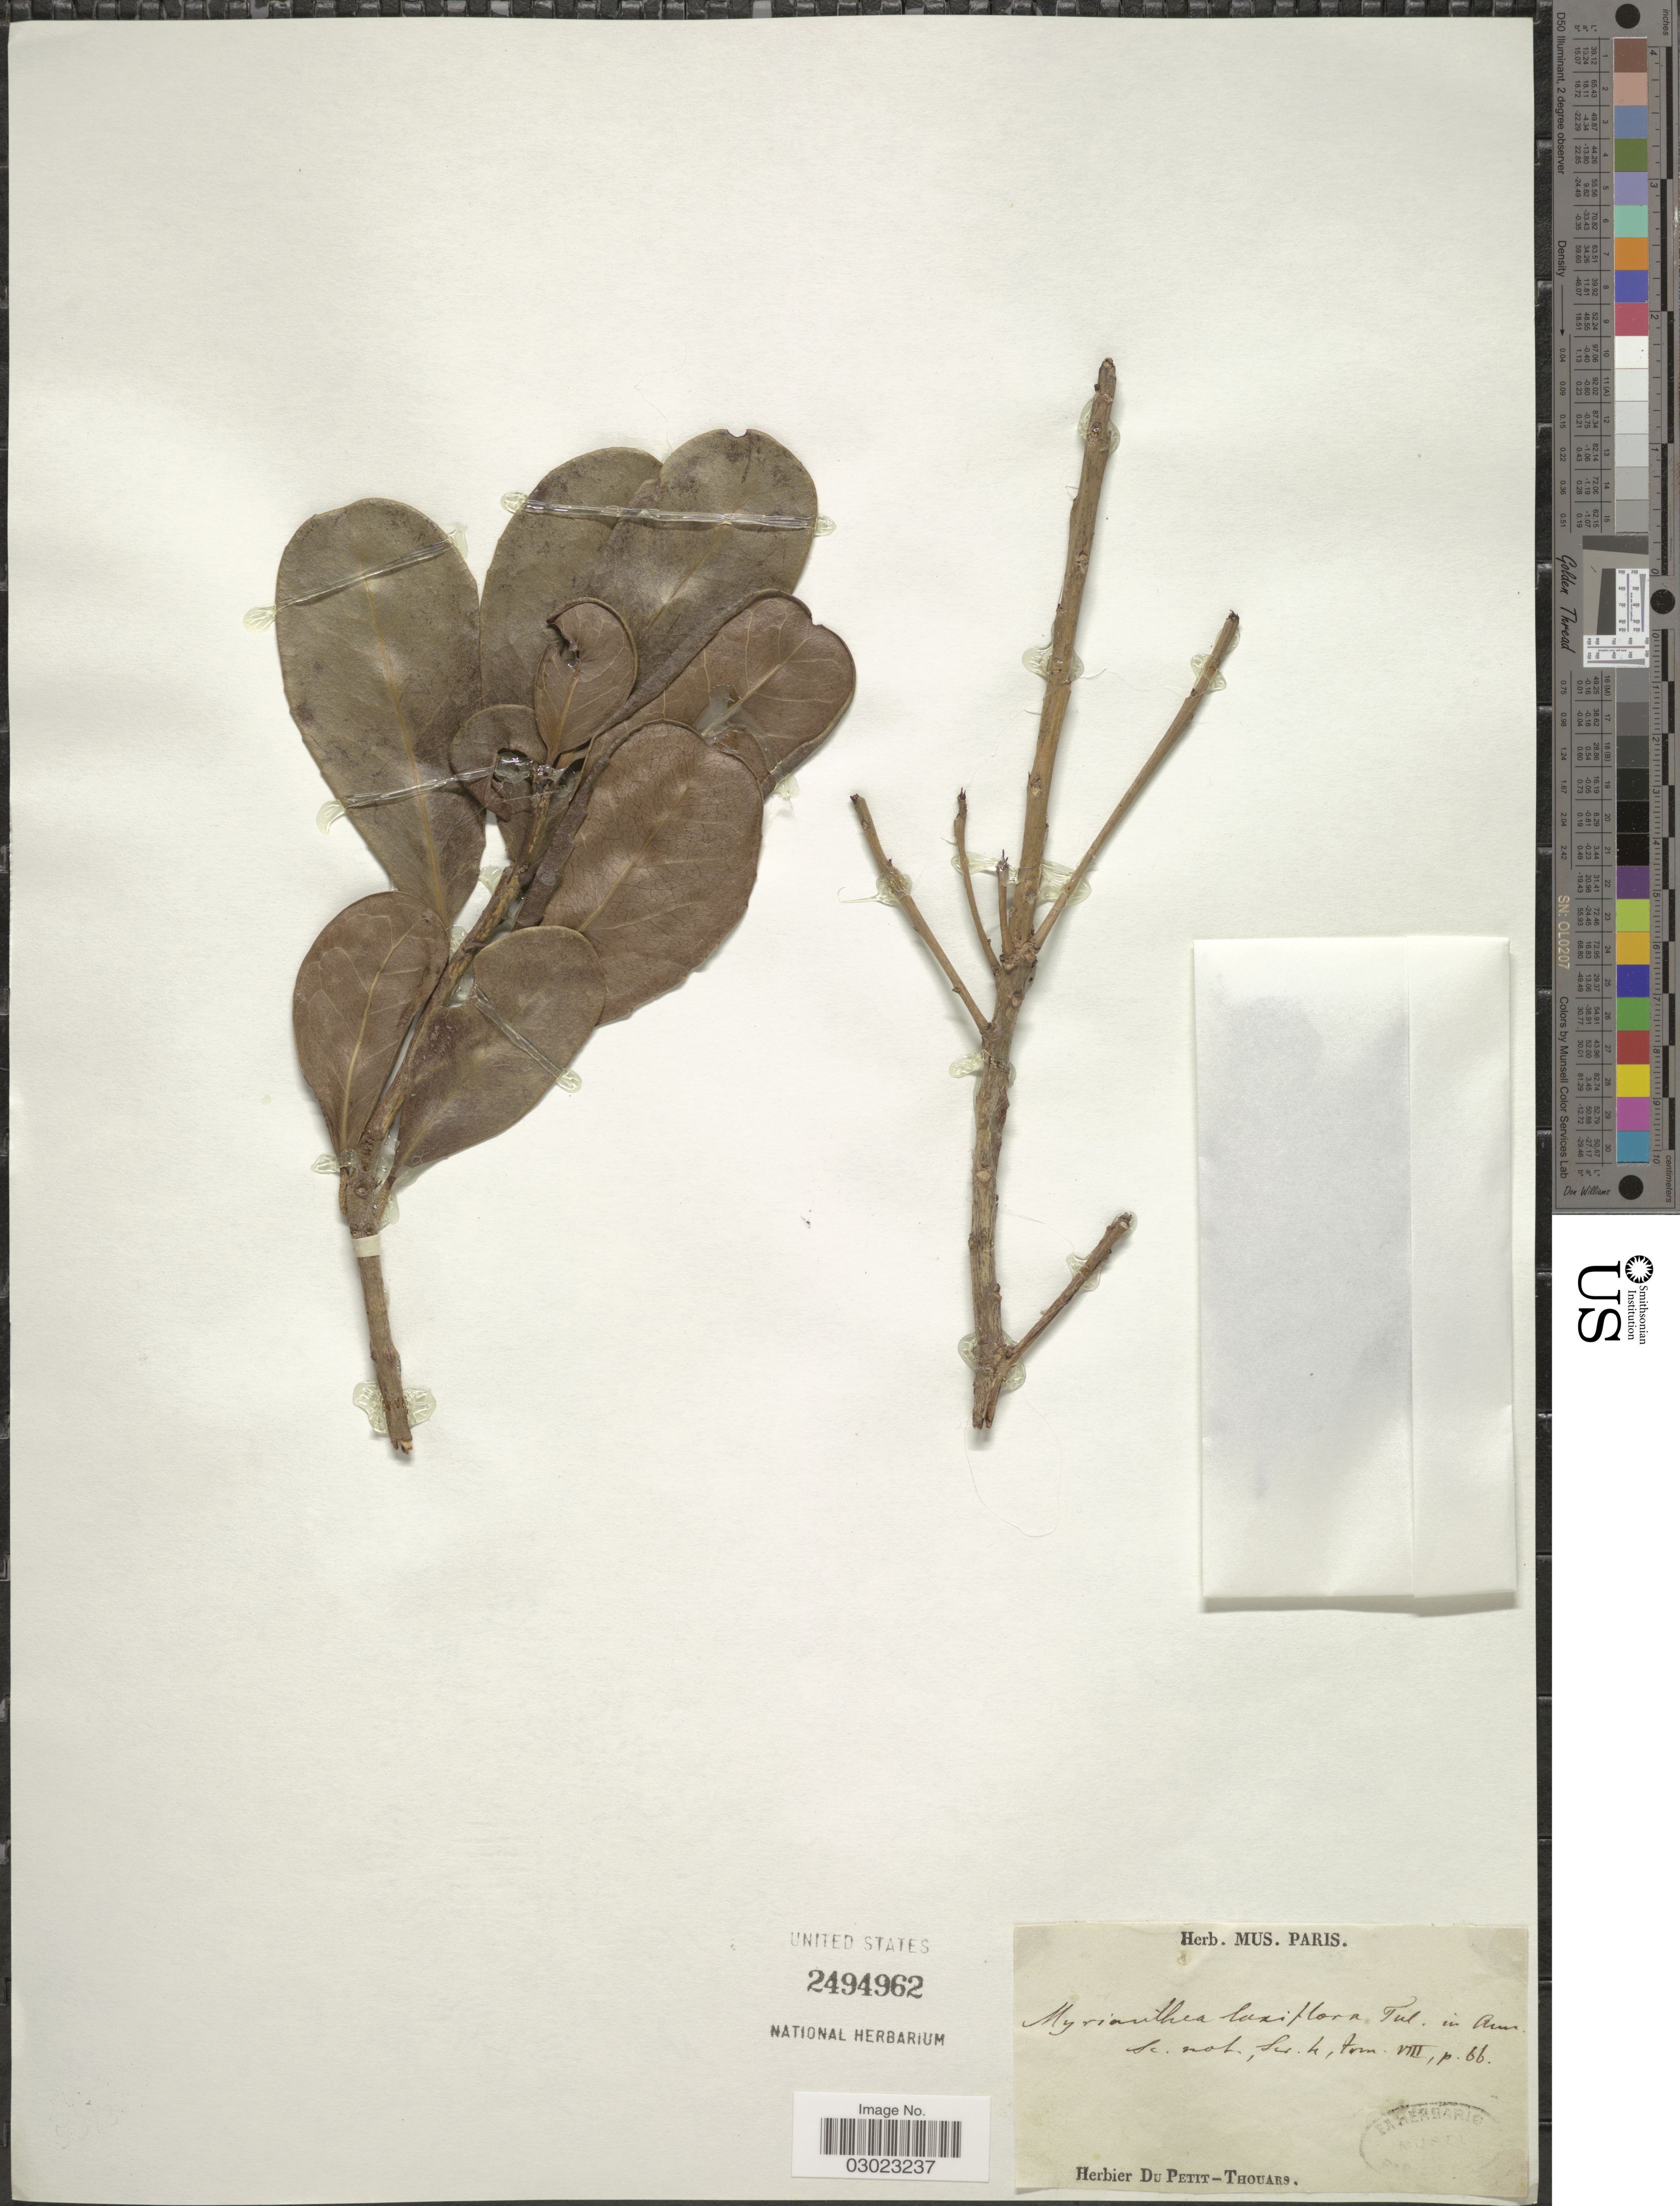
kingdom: Plantae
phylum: Tracheophyta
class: Magnoliopsida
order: Malpighiales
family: Salicaceae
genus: Homalium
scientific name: Homalium laxiflorum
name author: (Tul.) Baill.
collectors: L. M. Du Petit-Thouars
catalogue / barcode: US 2494962